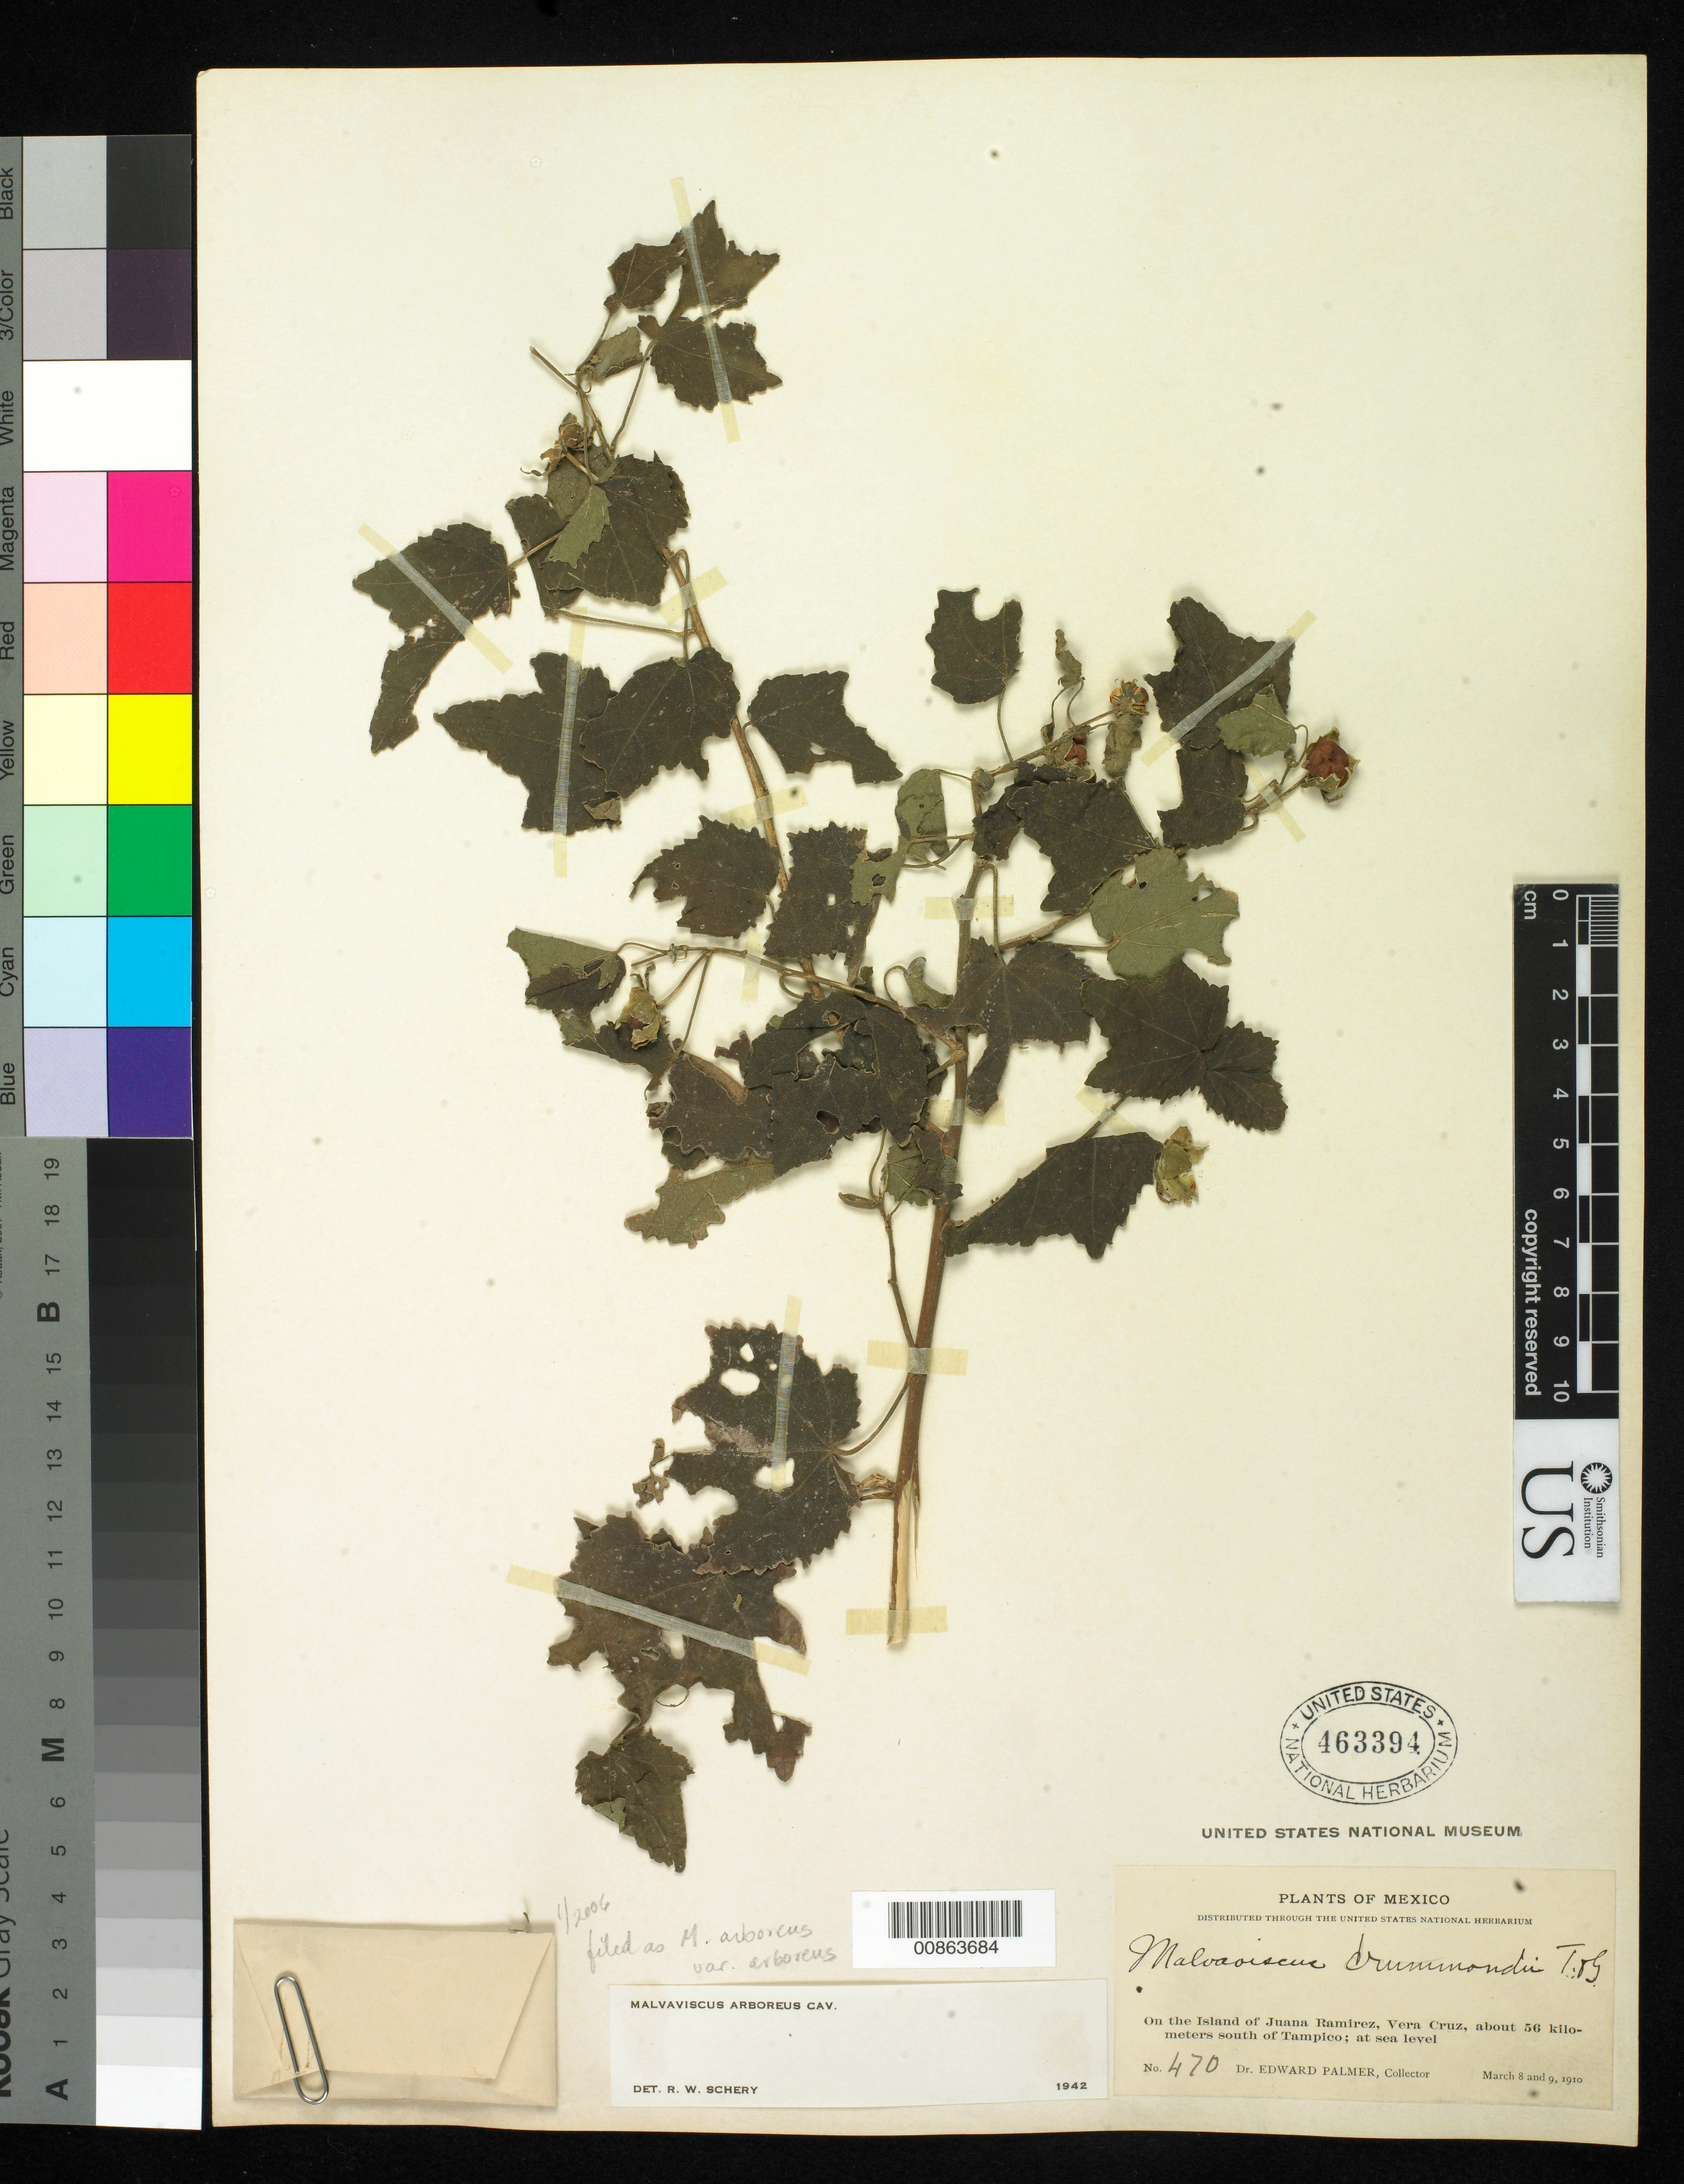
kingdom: Plantae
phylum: Tracheophyta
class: Magnoliopsida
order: Malvales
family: Malvaceae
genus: Malvaviscus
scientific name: Malvaviscus arboreus var. arboreus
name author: Cav.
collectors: E. Palmer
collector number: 470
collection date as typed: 08 Mar 1910 to 09 Mar 1910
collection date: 1910-03-08/1910-03-09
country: Mexico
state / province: Veracruz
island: Juana Ramírez I.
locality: On the Island of Juana Ramírez, Veracruz, about 56 kilometers south of Tampico.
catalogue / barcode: US 463394